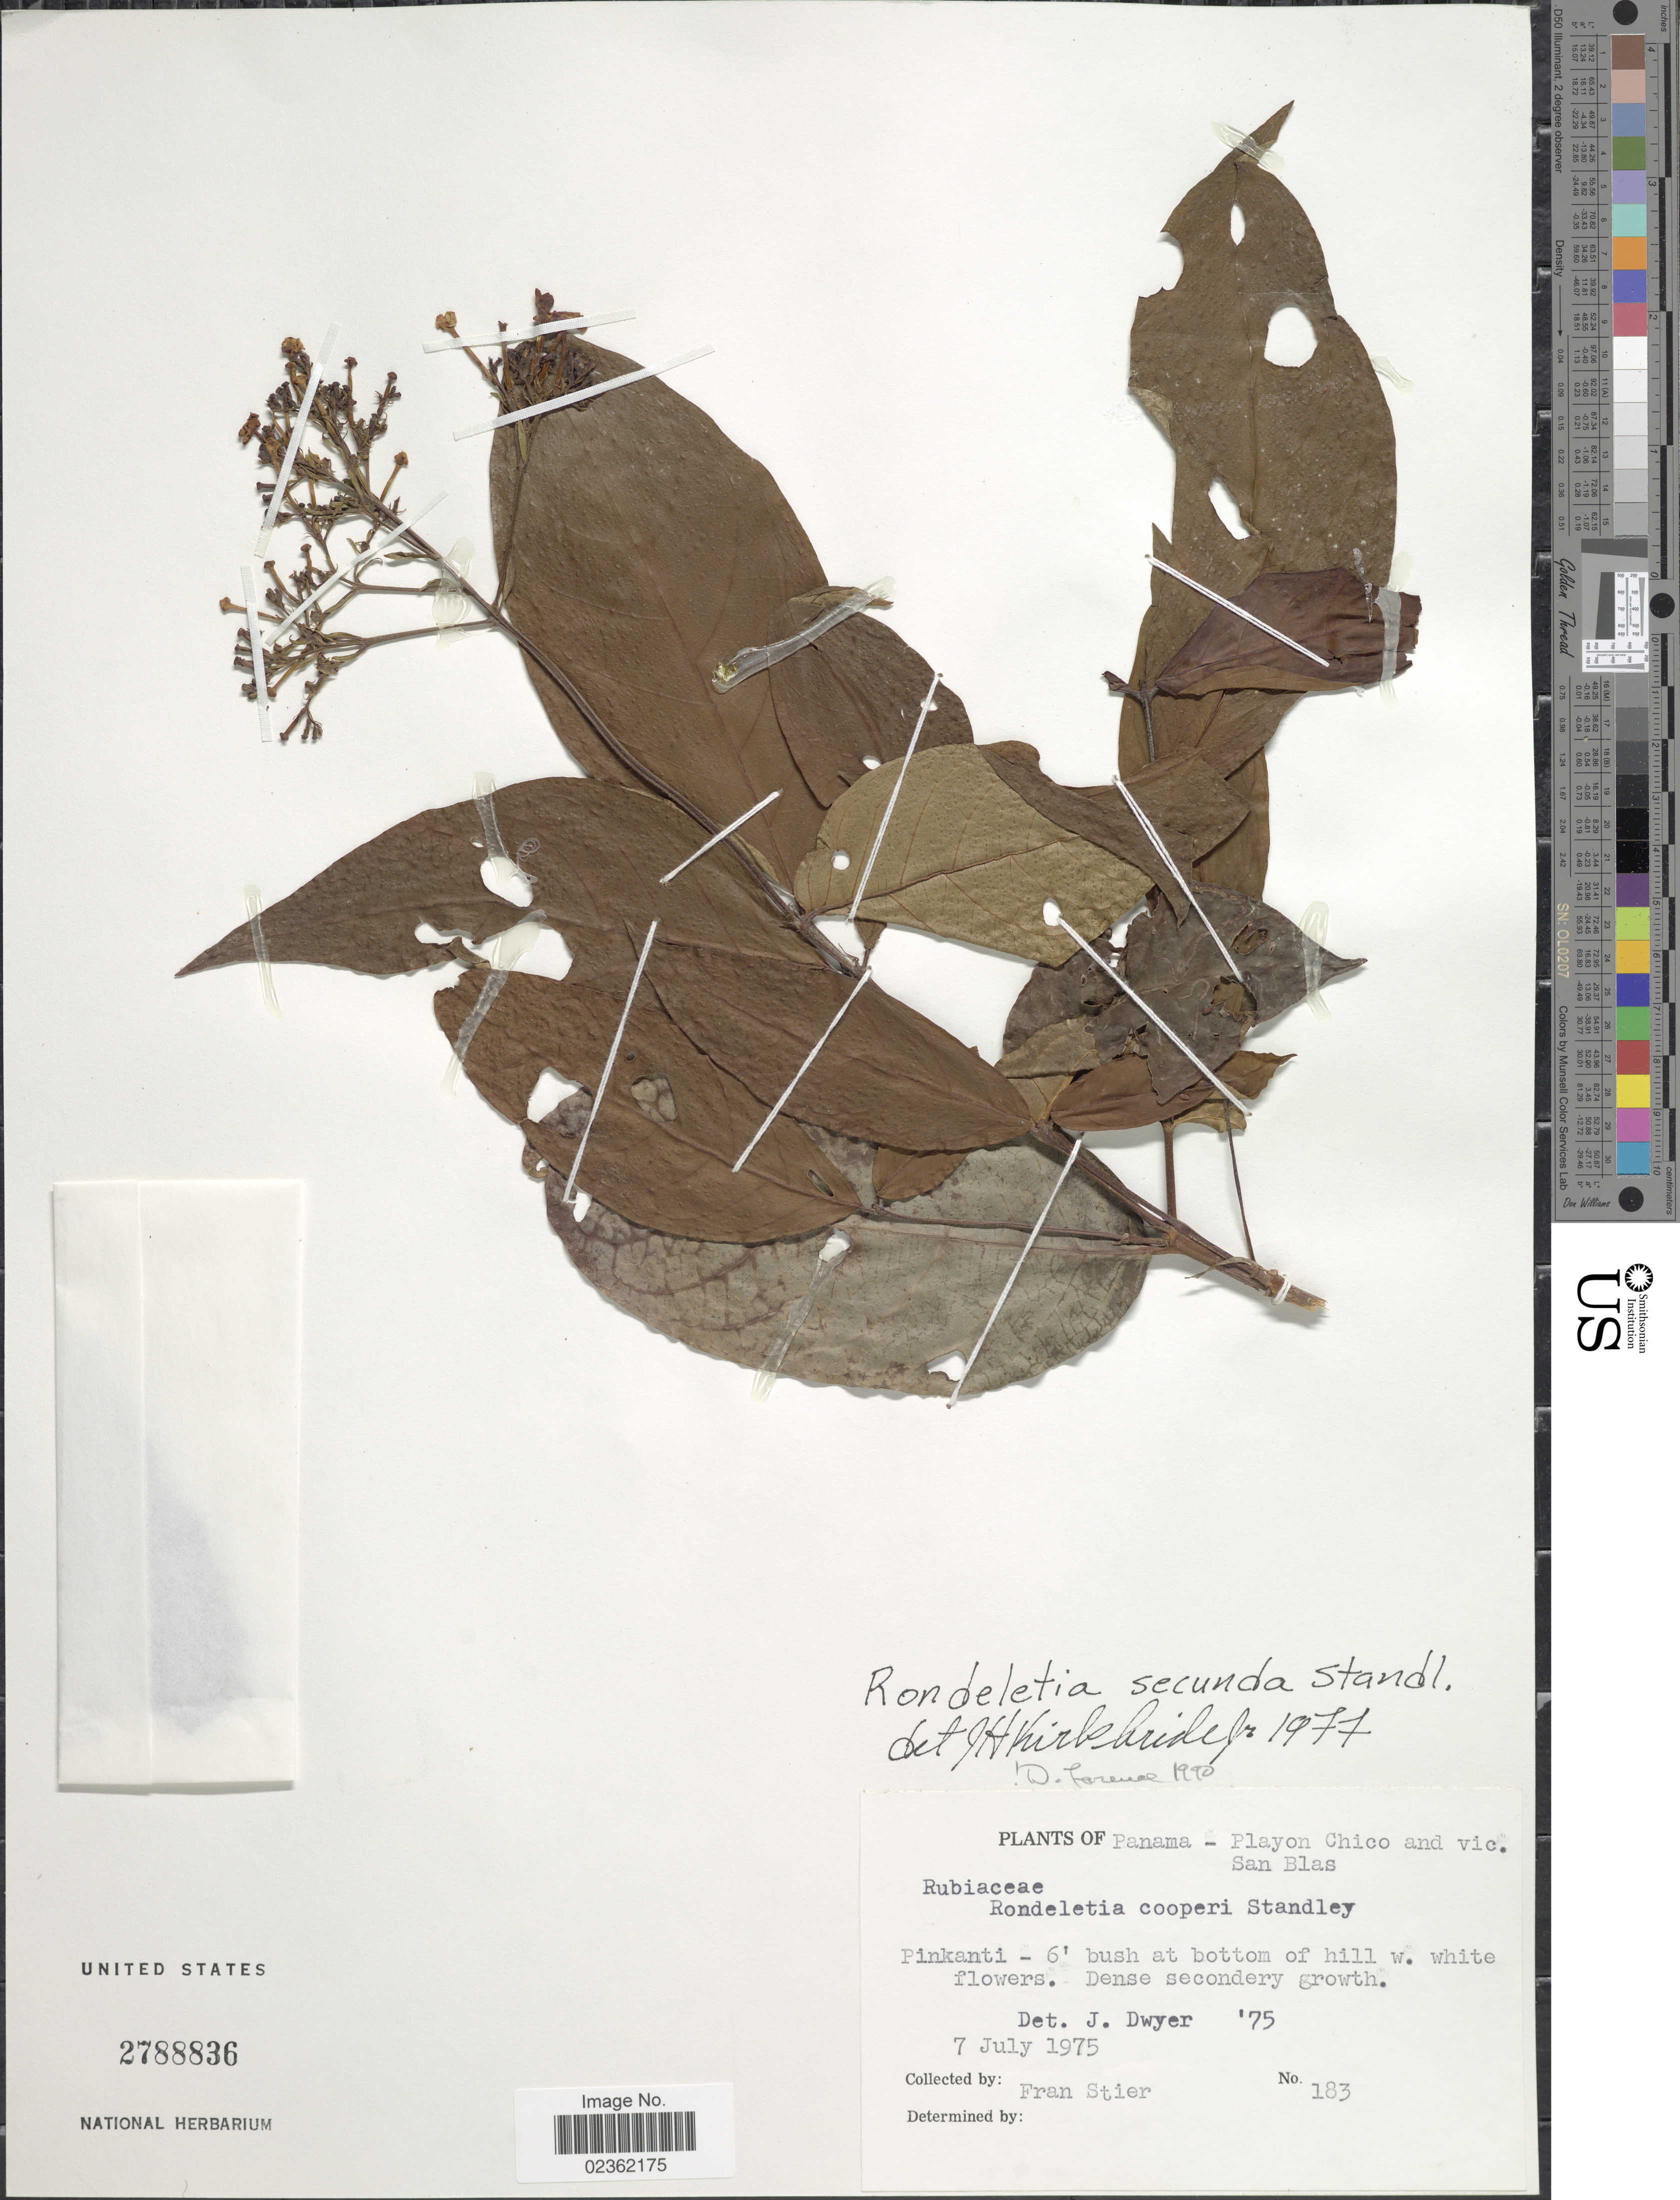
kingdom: Plantae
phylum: Tracheophyta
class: Magnoliopsida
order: Gentianales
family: Rubiaceae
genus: Rondeletia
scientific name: Rondeletia secunda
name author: Standl.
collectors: F. Stier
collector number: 183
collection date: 1975-07-07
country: Panama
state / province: Kuna Yala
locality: Playon Chico and vic. San Blas, Pinkanti-6' bush at bottom of hill w.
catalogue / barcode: US 2788836